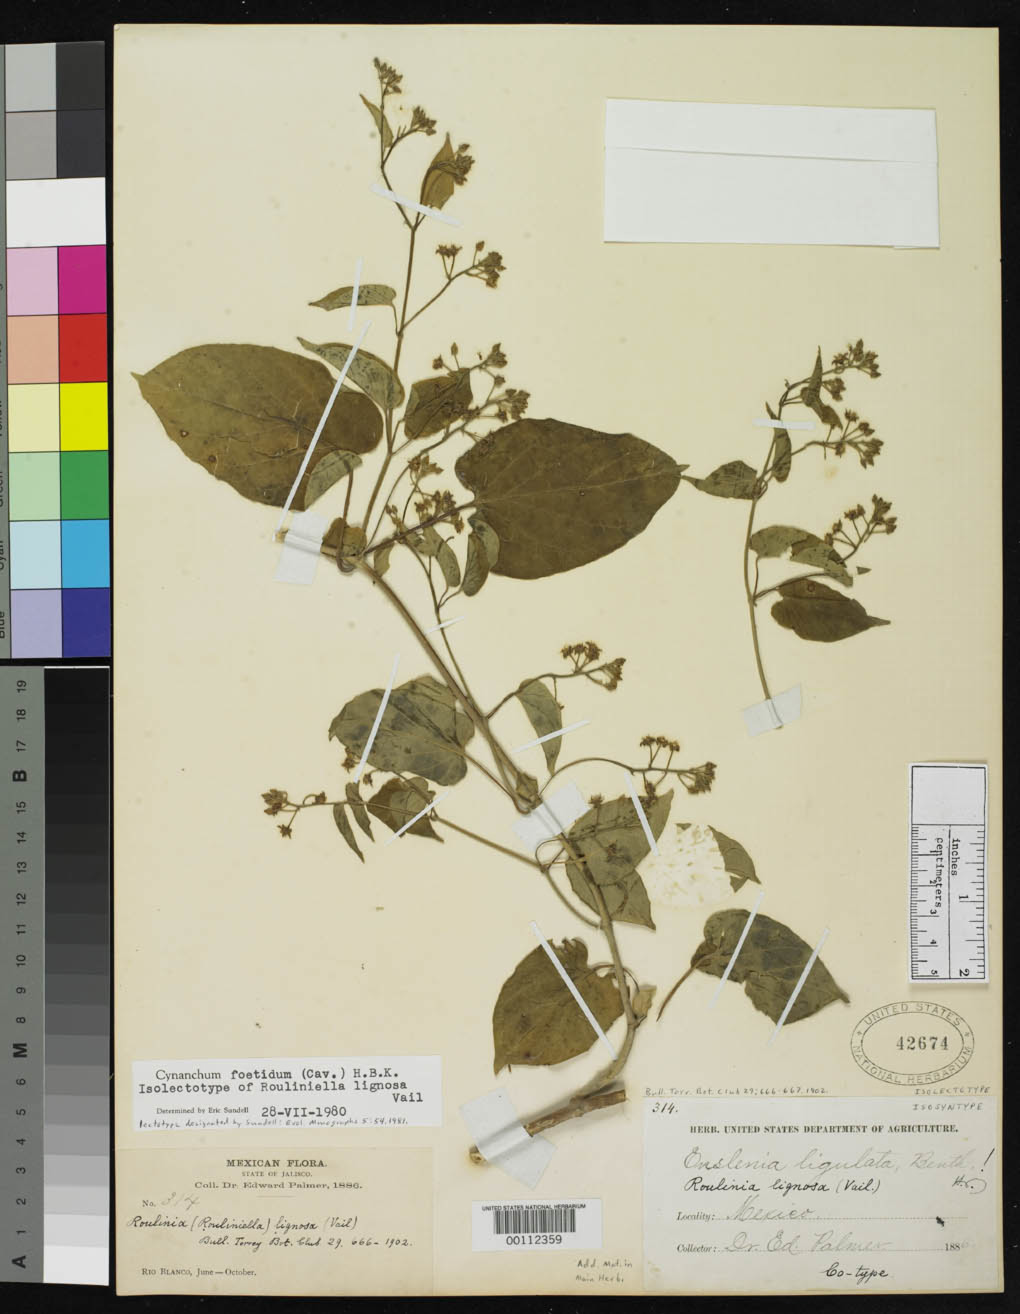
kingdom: Plantae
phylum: Tracheophyta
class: Magnoliopsida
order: Gentianales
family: Apocynaceae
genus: Rouliniella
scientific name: Rouliniella lignosa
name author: Vail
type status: Isolectotype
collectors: E. Palmer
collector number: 314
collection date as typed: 1886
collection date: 1886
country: Mexico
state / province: Jalisco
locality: Rio Blanco.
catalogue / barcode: US 42674